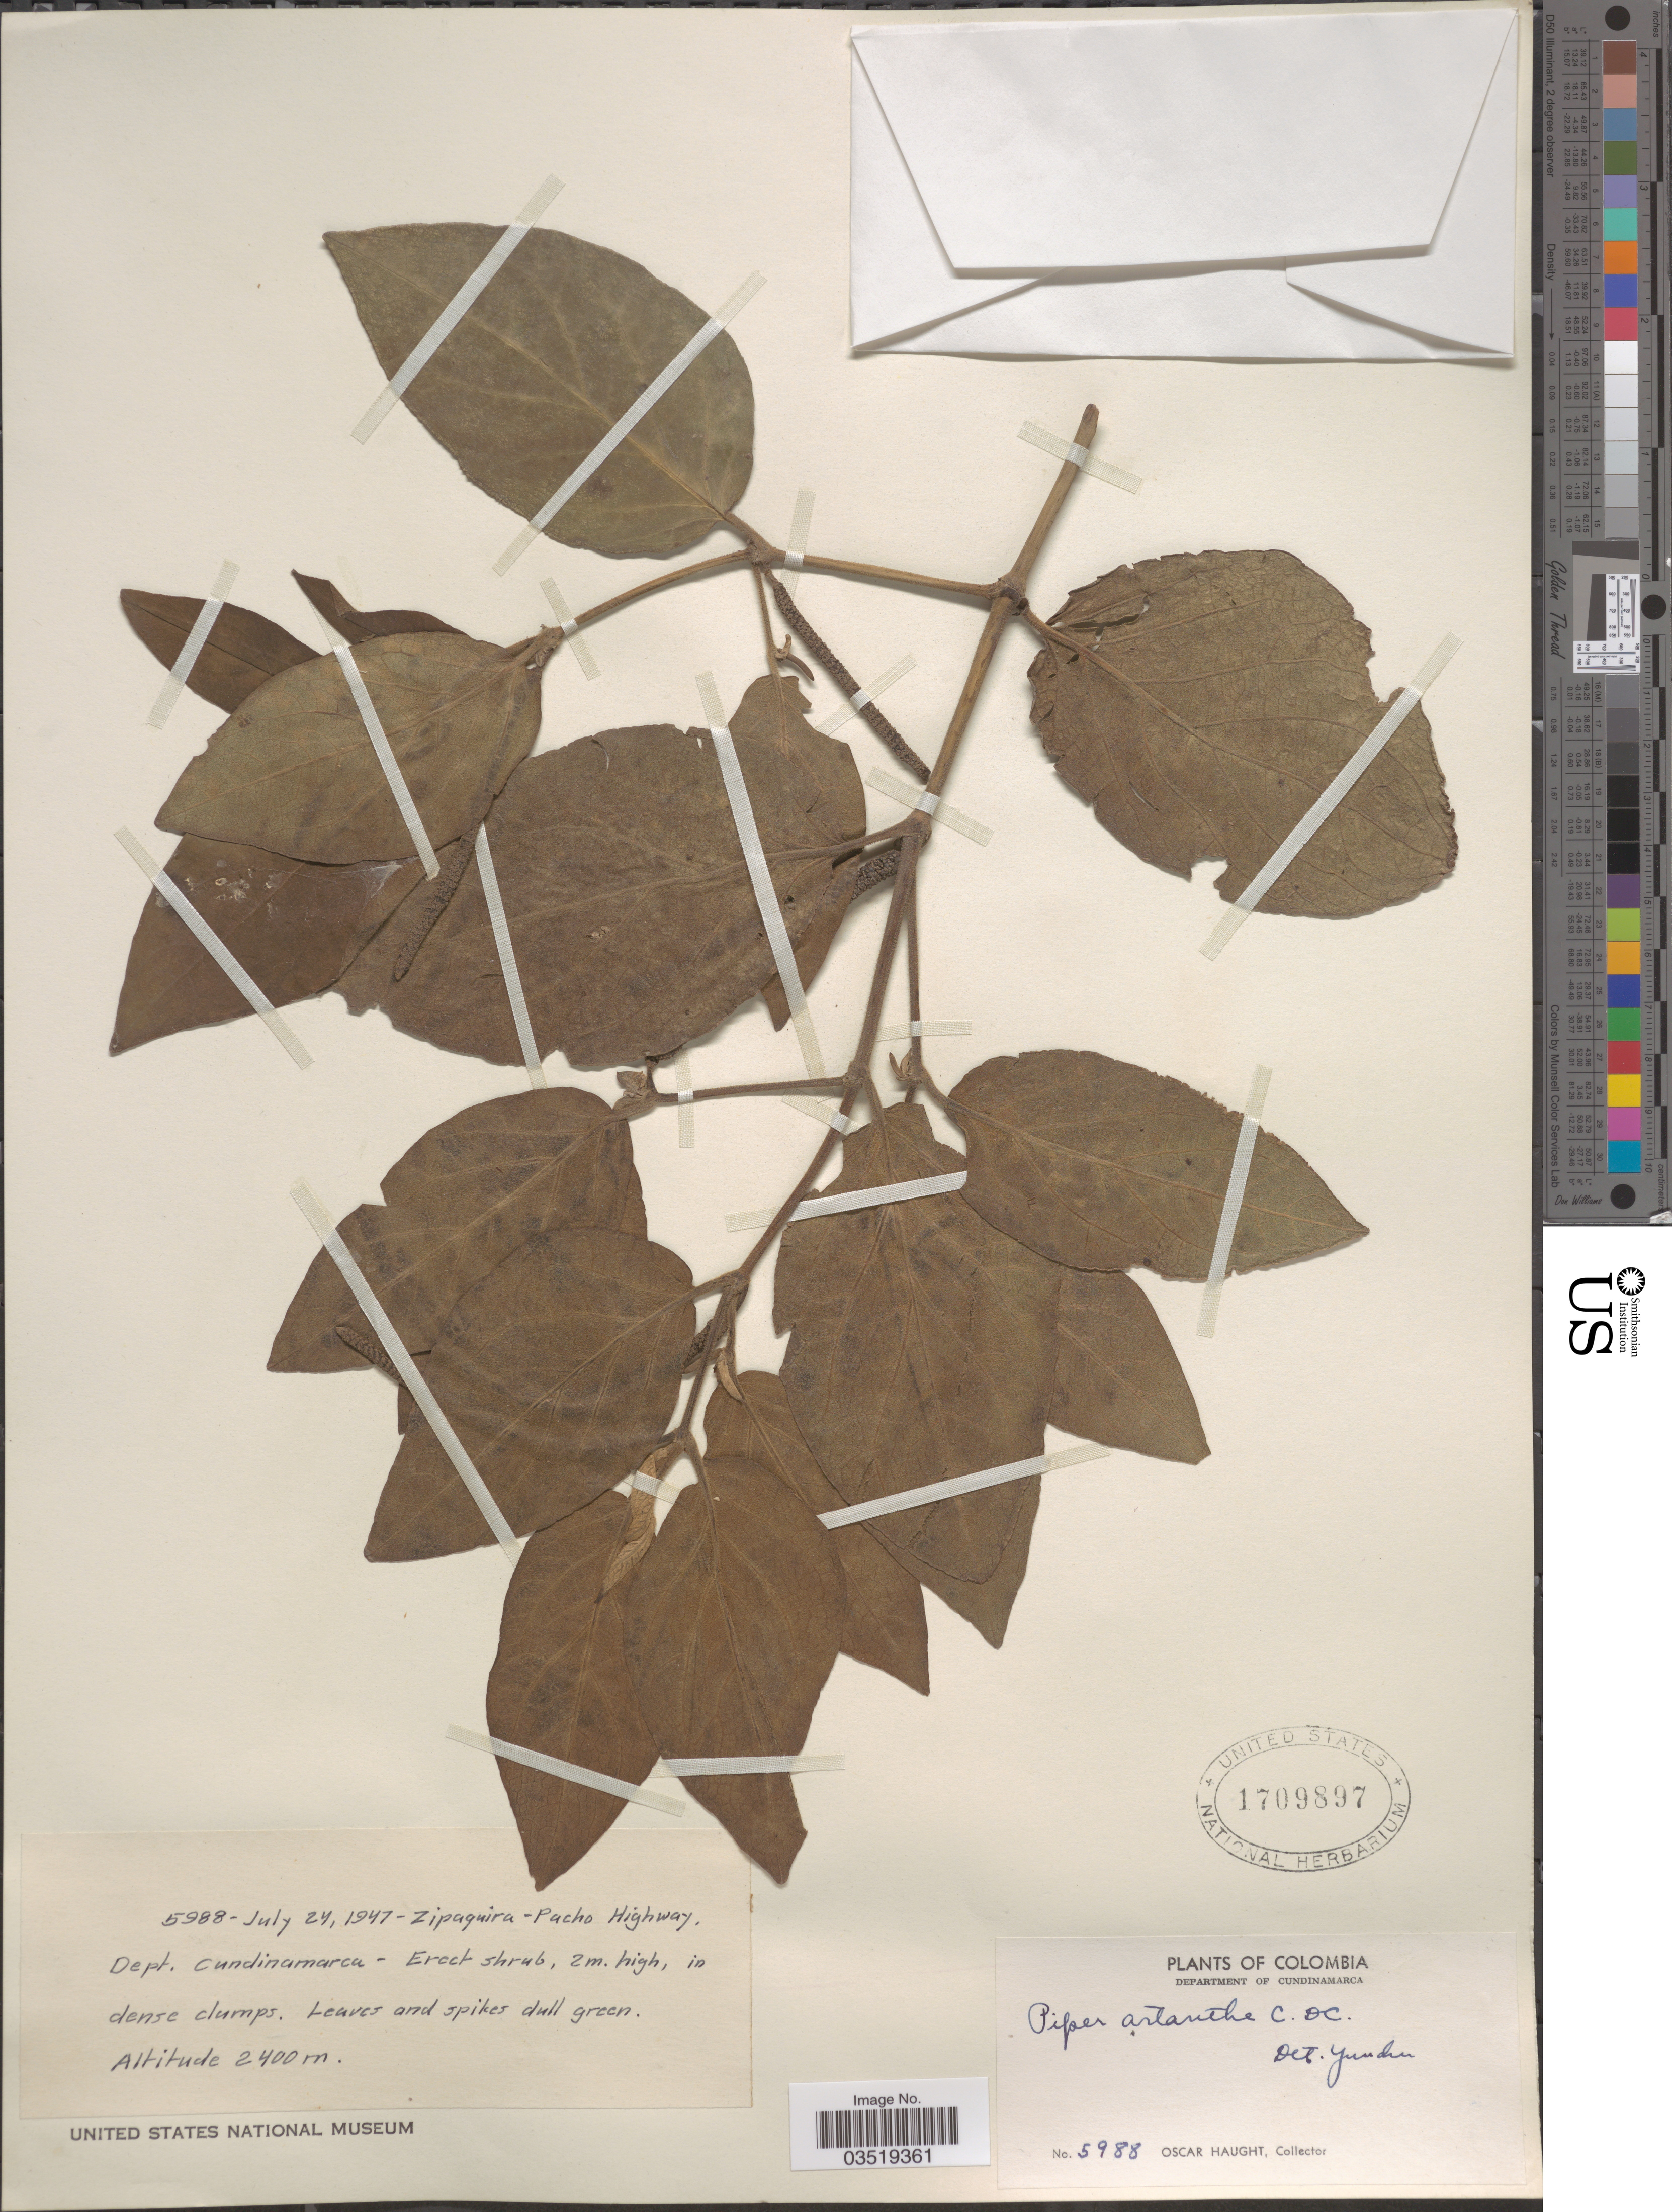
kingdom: Plantae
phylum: Tracheophyta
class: Magnoliopsida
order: Piperales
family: Piperaceae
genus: Piper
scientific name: Piper artanthe var. strigosum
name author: Trel. & Yunck.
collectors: O. L. Haught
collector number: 5988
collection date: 1947-07-24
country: Colombia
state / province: Cundinamarca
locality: Zipaquira - Pacho Highway, Department of Cundinamarca.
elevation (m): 2400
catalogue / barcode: US 1709897